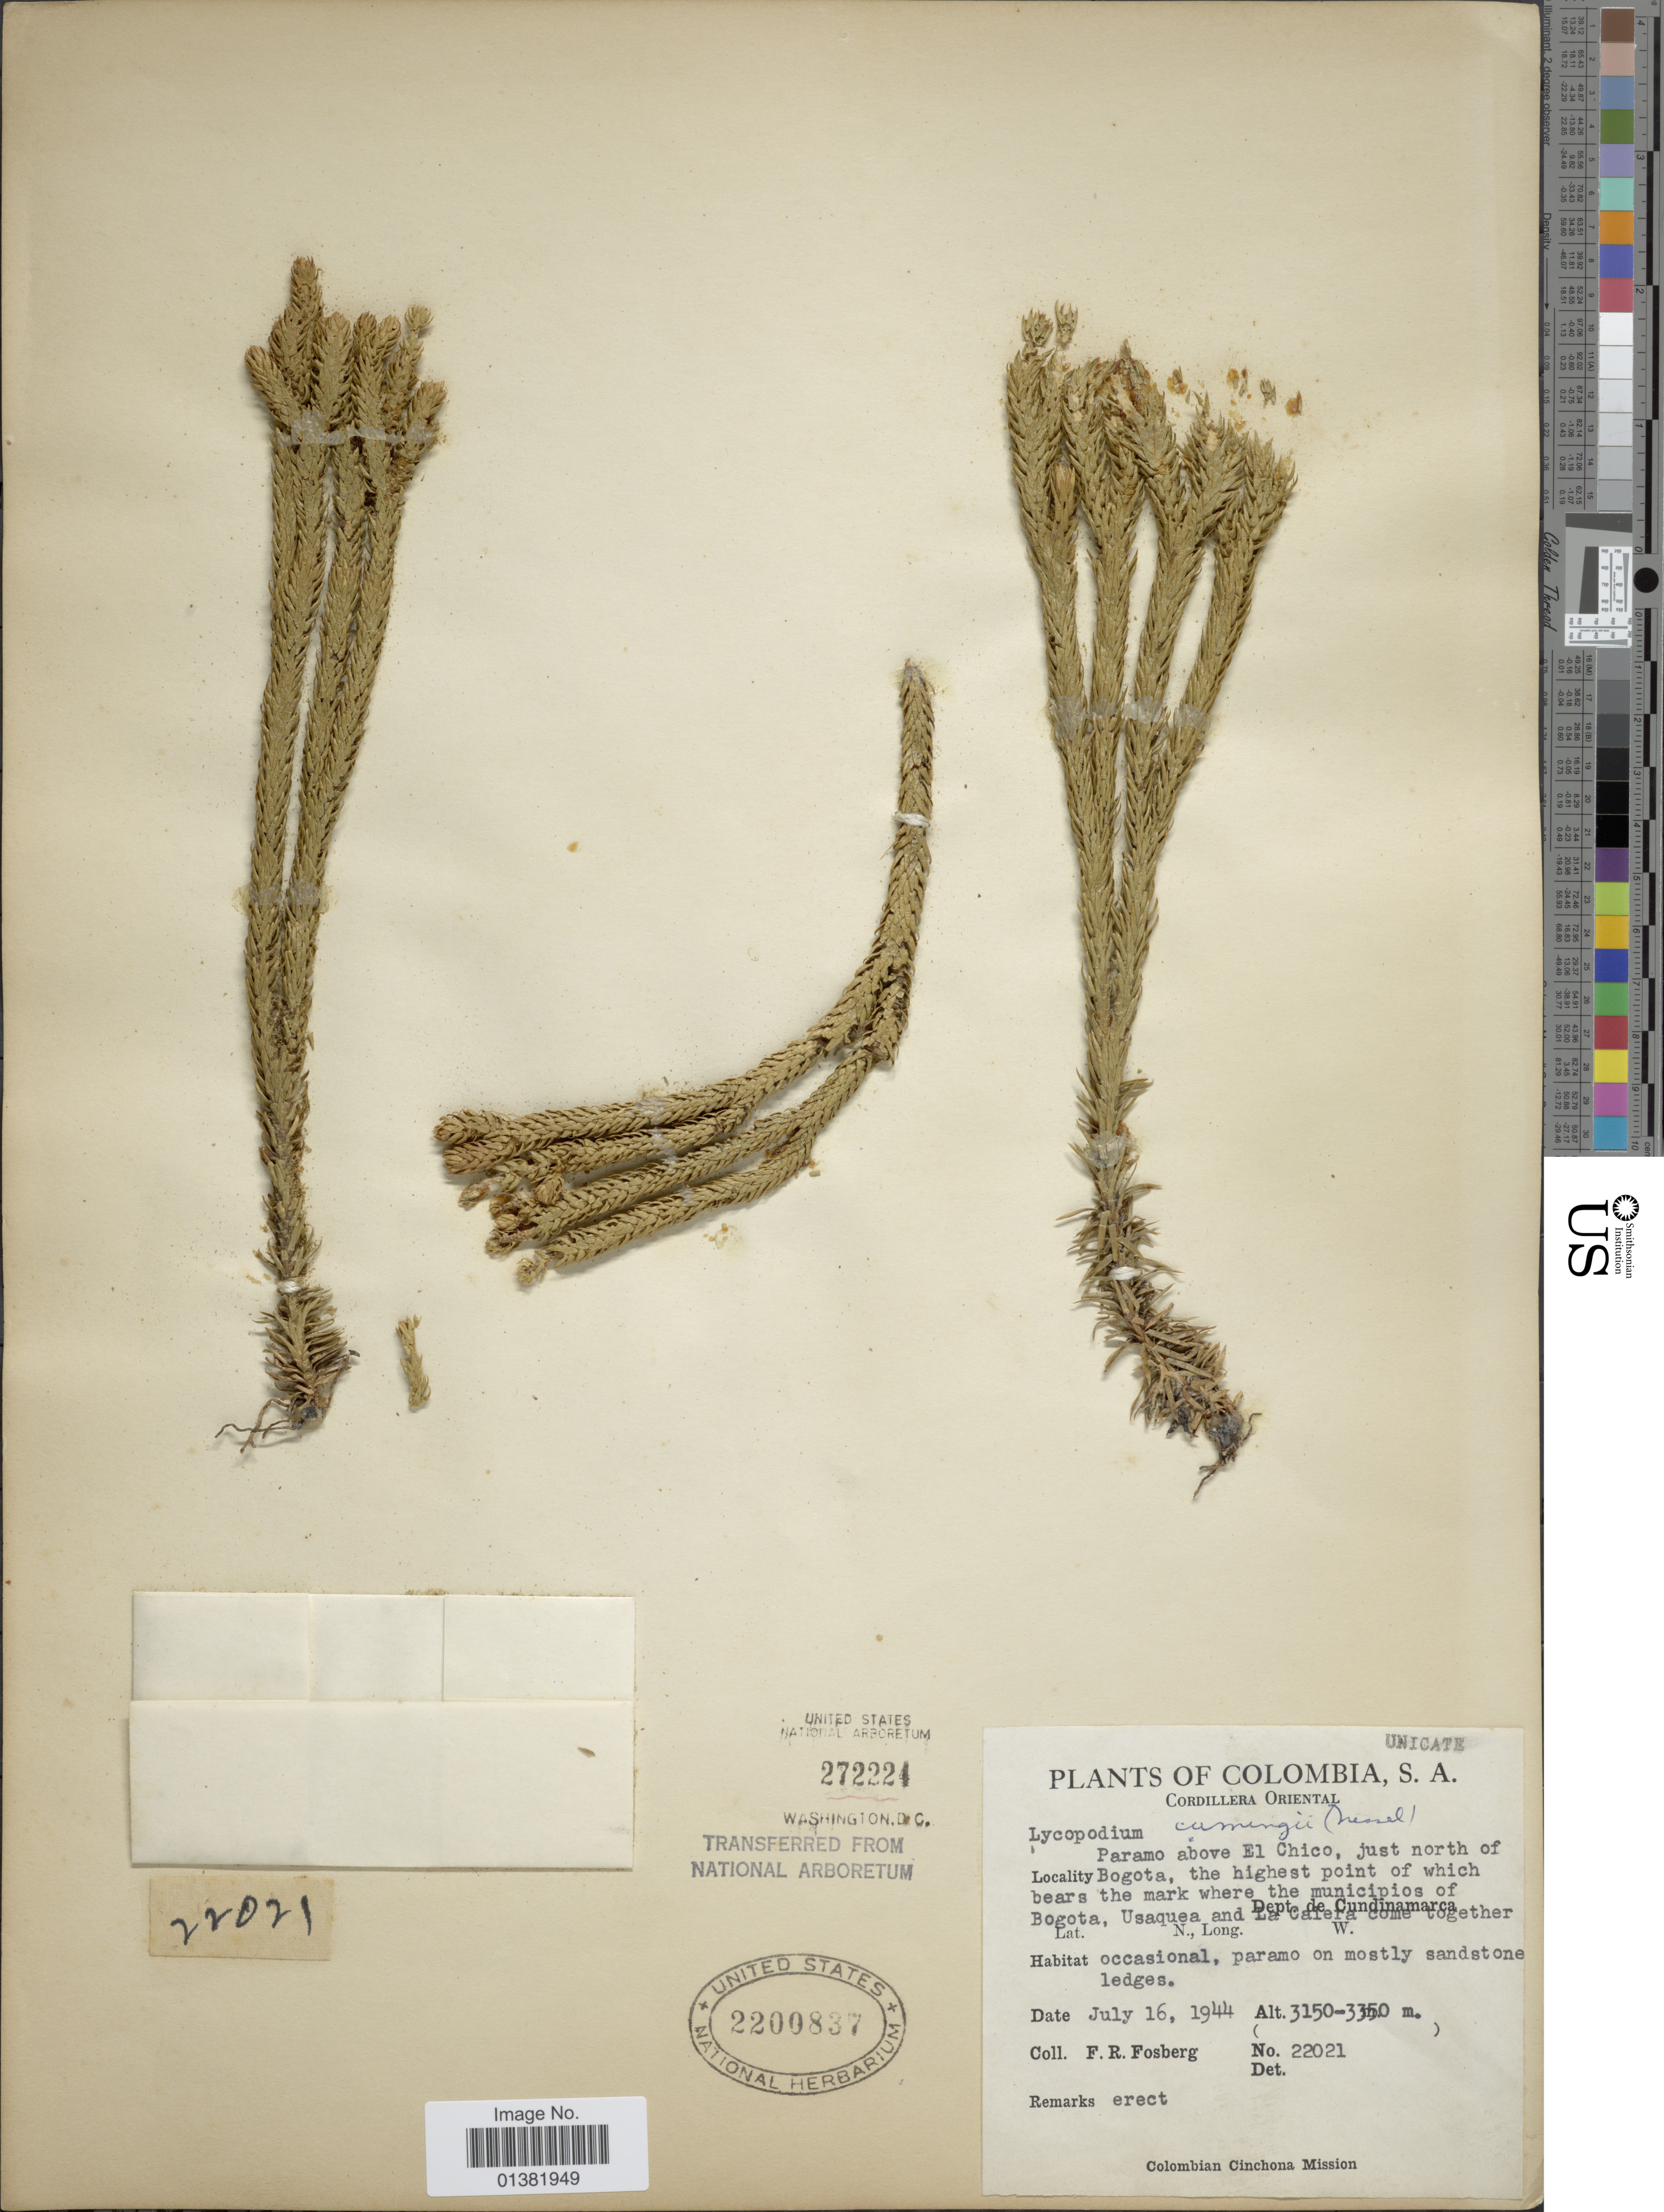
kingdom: Plantae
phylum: Tracheophyta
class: Lycopodiopsida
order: Lycopodiales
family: Lycopodiaceae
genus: Phlegmariurus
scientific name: Phlegmariurus cumingii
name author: (Nessel) B. Øllg.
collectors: F. R. Fosberg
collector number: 22021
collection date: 1944-07-16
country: Colombia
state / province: Cundinamarca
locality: Cordillera Oriental. Paramo above El Chico, just north of Bogota, the highest point of which bears the mark where the municipios of Bogota, Usaquea and La Calera come together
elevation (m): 3150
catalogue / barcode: US 2200837